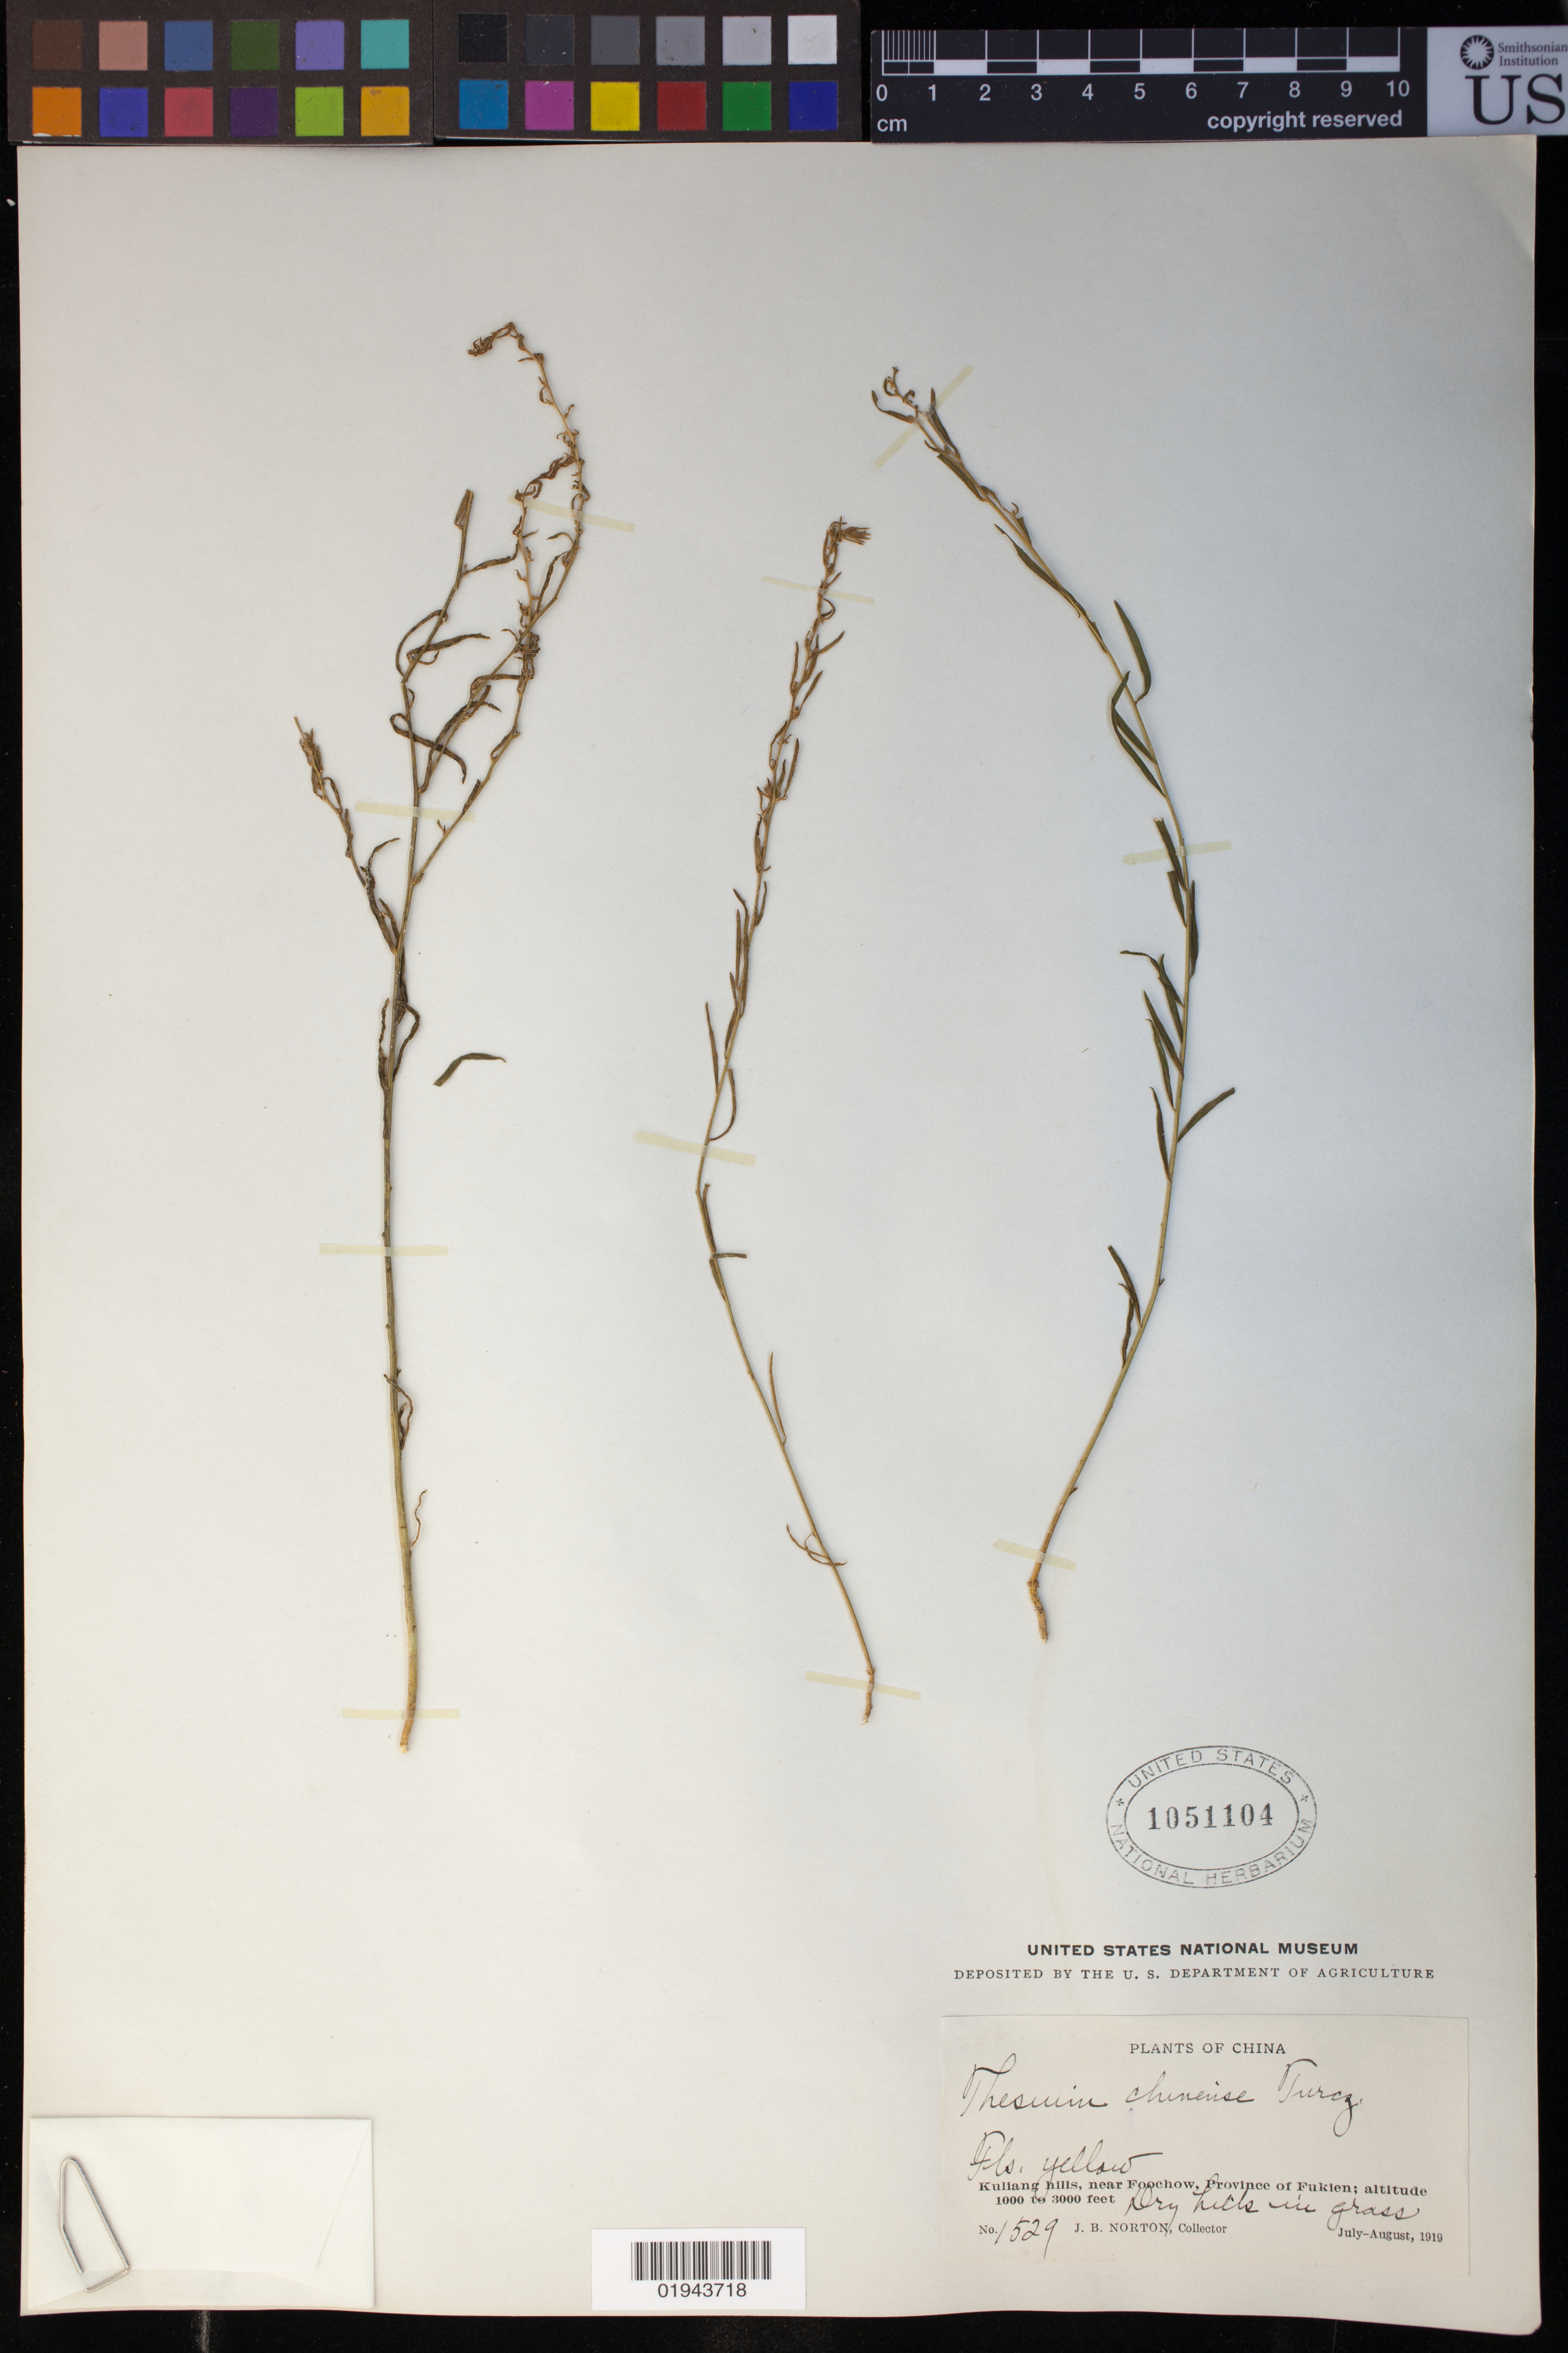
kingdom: Plantae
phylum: Tracheophyta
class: Magnoliopsida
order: Santalales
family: Thesiaceae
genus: Thesium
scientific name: Thesium chinense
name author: Turcz.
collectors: J. Norton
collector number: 1529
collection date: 1919-07/1919-08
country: China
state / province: Fujian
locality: Kuliang hills, near Foochow, Province of Fukien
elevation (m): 305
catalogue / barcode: US 1051104